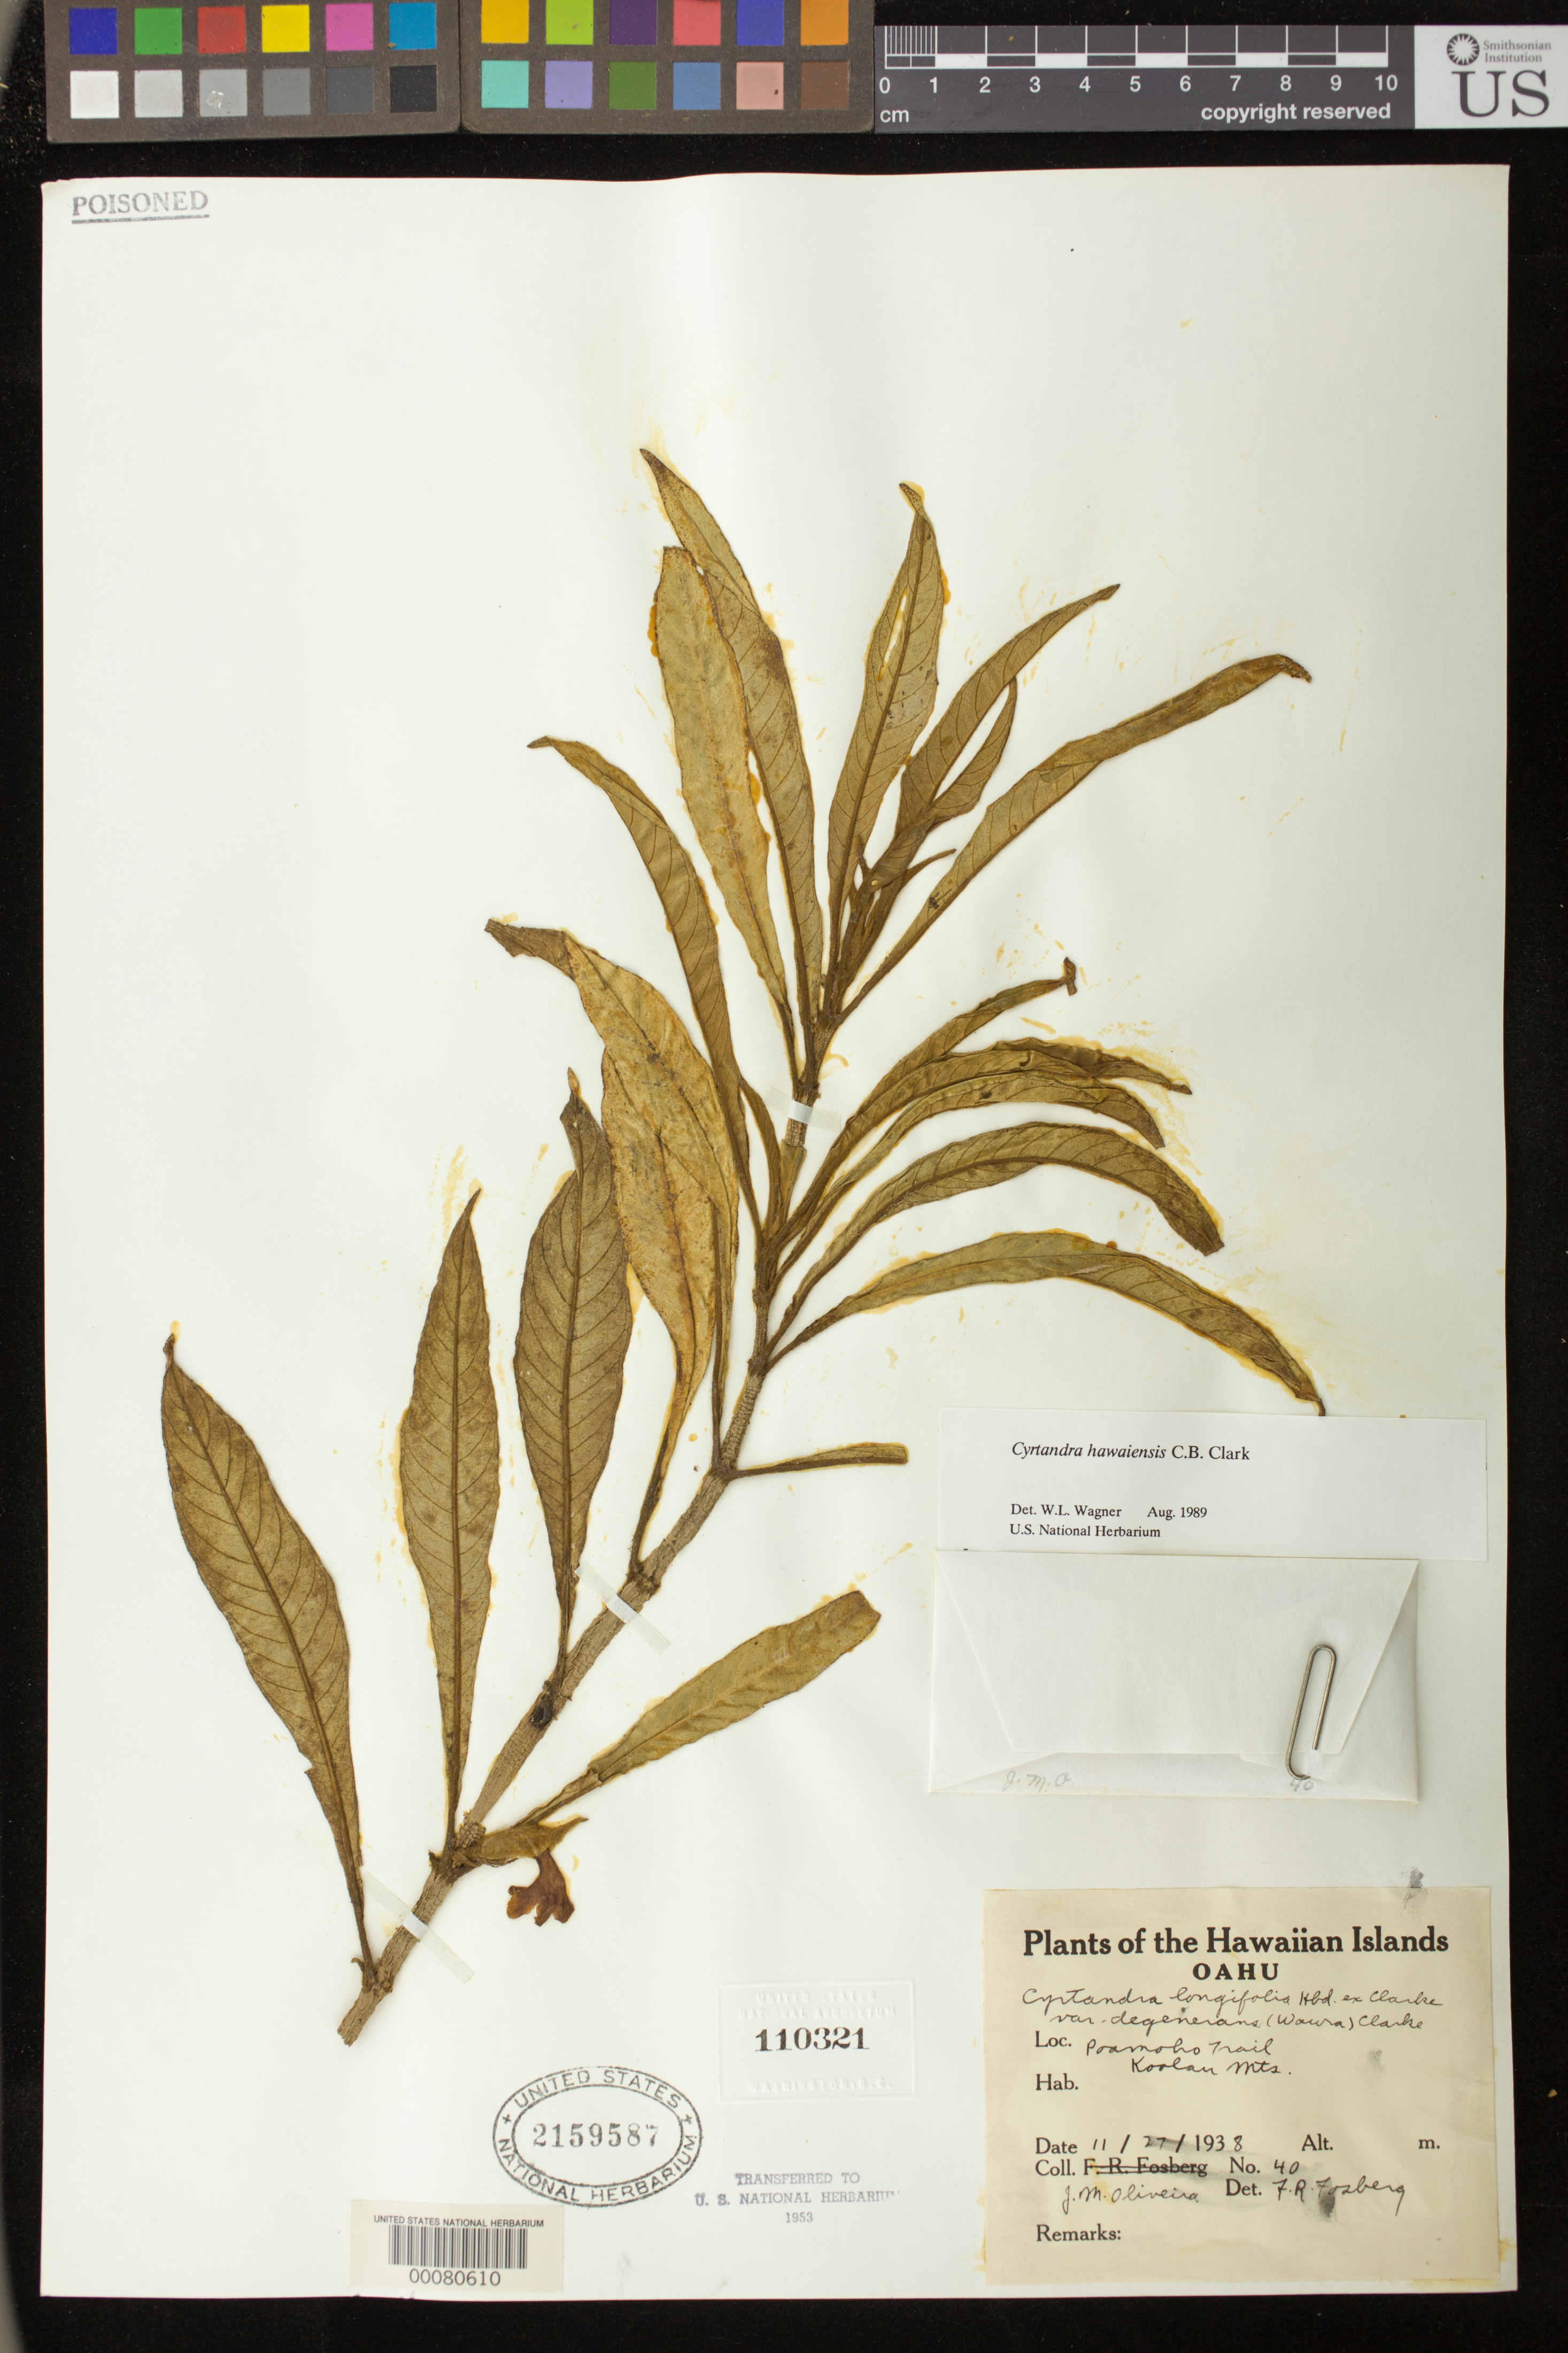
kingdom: Plantae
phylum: Tracheophyta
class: Magnoliopsida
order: Lamiales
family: Gesneriaceae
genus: Cyrtandra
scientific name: Cyrtandra hawaiensis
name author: C.B. Clarke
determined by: Fosberg, F. R.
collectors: J. Oliveira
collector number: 40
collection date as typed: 27 Nov 1938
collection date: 1938-11-27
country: United States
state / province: Hawaii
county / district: Honolulu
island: Oahu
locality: Poamoho trail, Koolau mts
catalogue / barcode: US 2159587